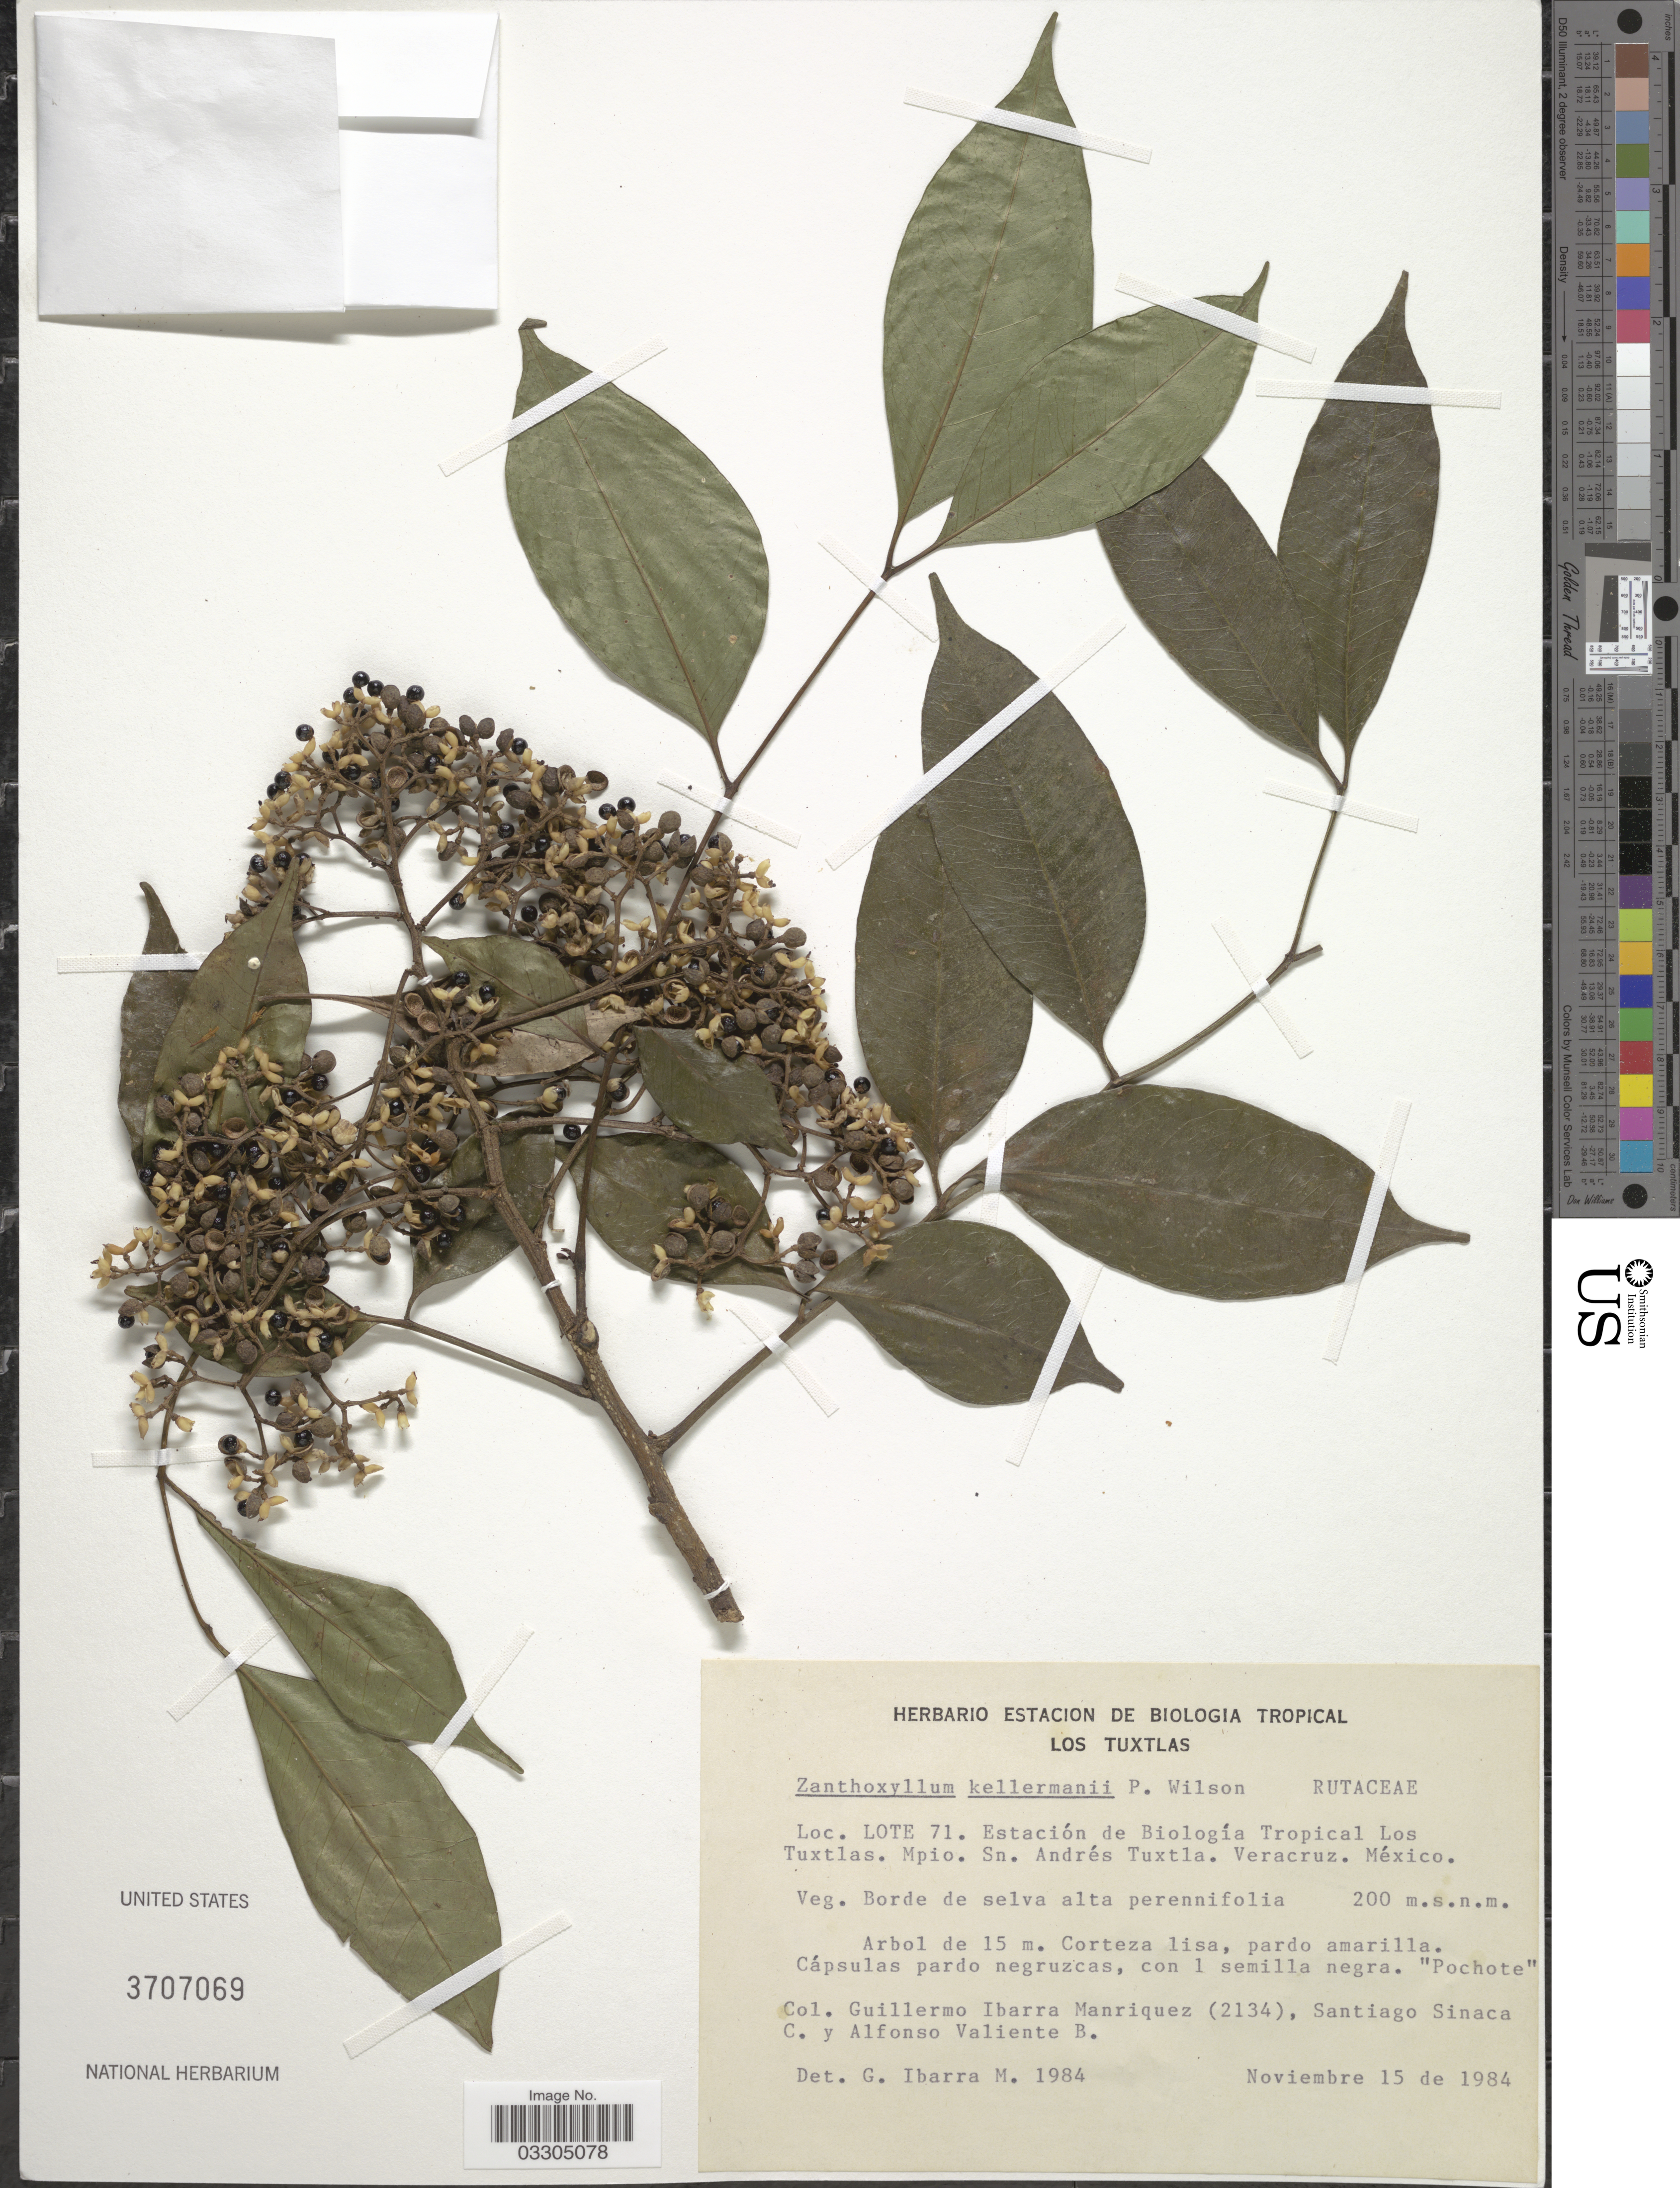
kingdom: Plantae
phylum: Tracheophyta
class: Magnoliopsida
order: Sapindales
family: Rutaceae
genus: Zanthoxylum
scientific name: Zanthoxylum acuminatum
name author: (Sw.) Sw.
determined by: Londoño-Echeverri, Y.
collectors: G. Manriquez, S. Sinaca-Colin & A. Valiente B.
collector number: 2134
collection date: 1984-11-15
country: Mexico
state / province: Veracruz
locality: Lote 71. Estación de Biología Tropical Los Tuxtlas. Mpio. Sn. Andrés Tuxtla. Veracruz.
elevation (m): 200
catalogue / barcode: US 3707069